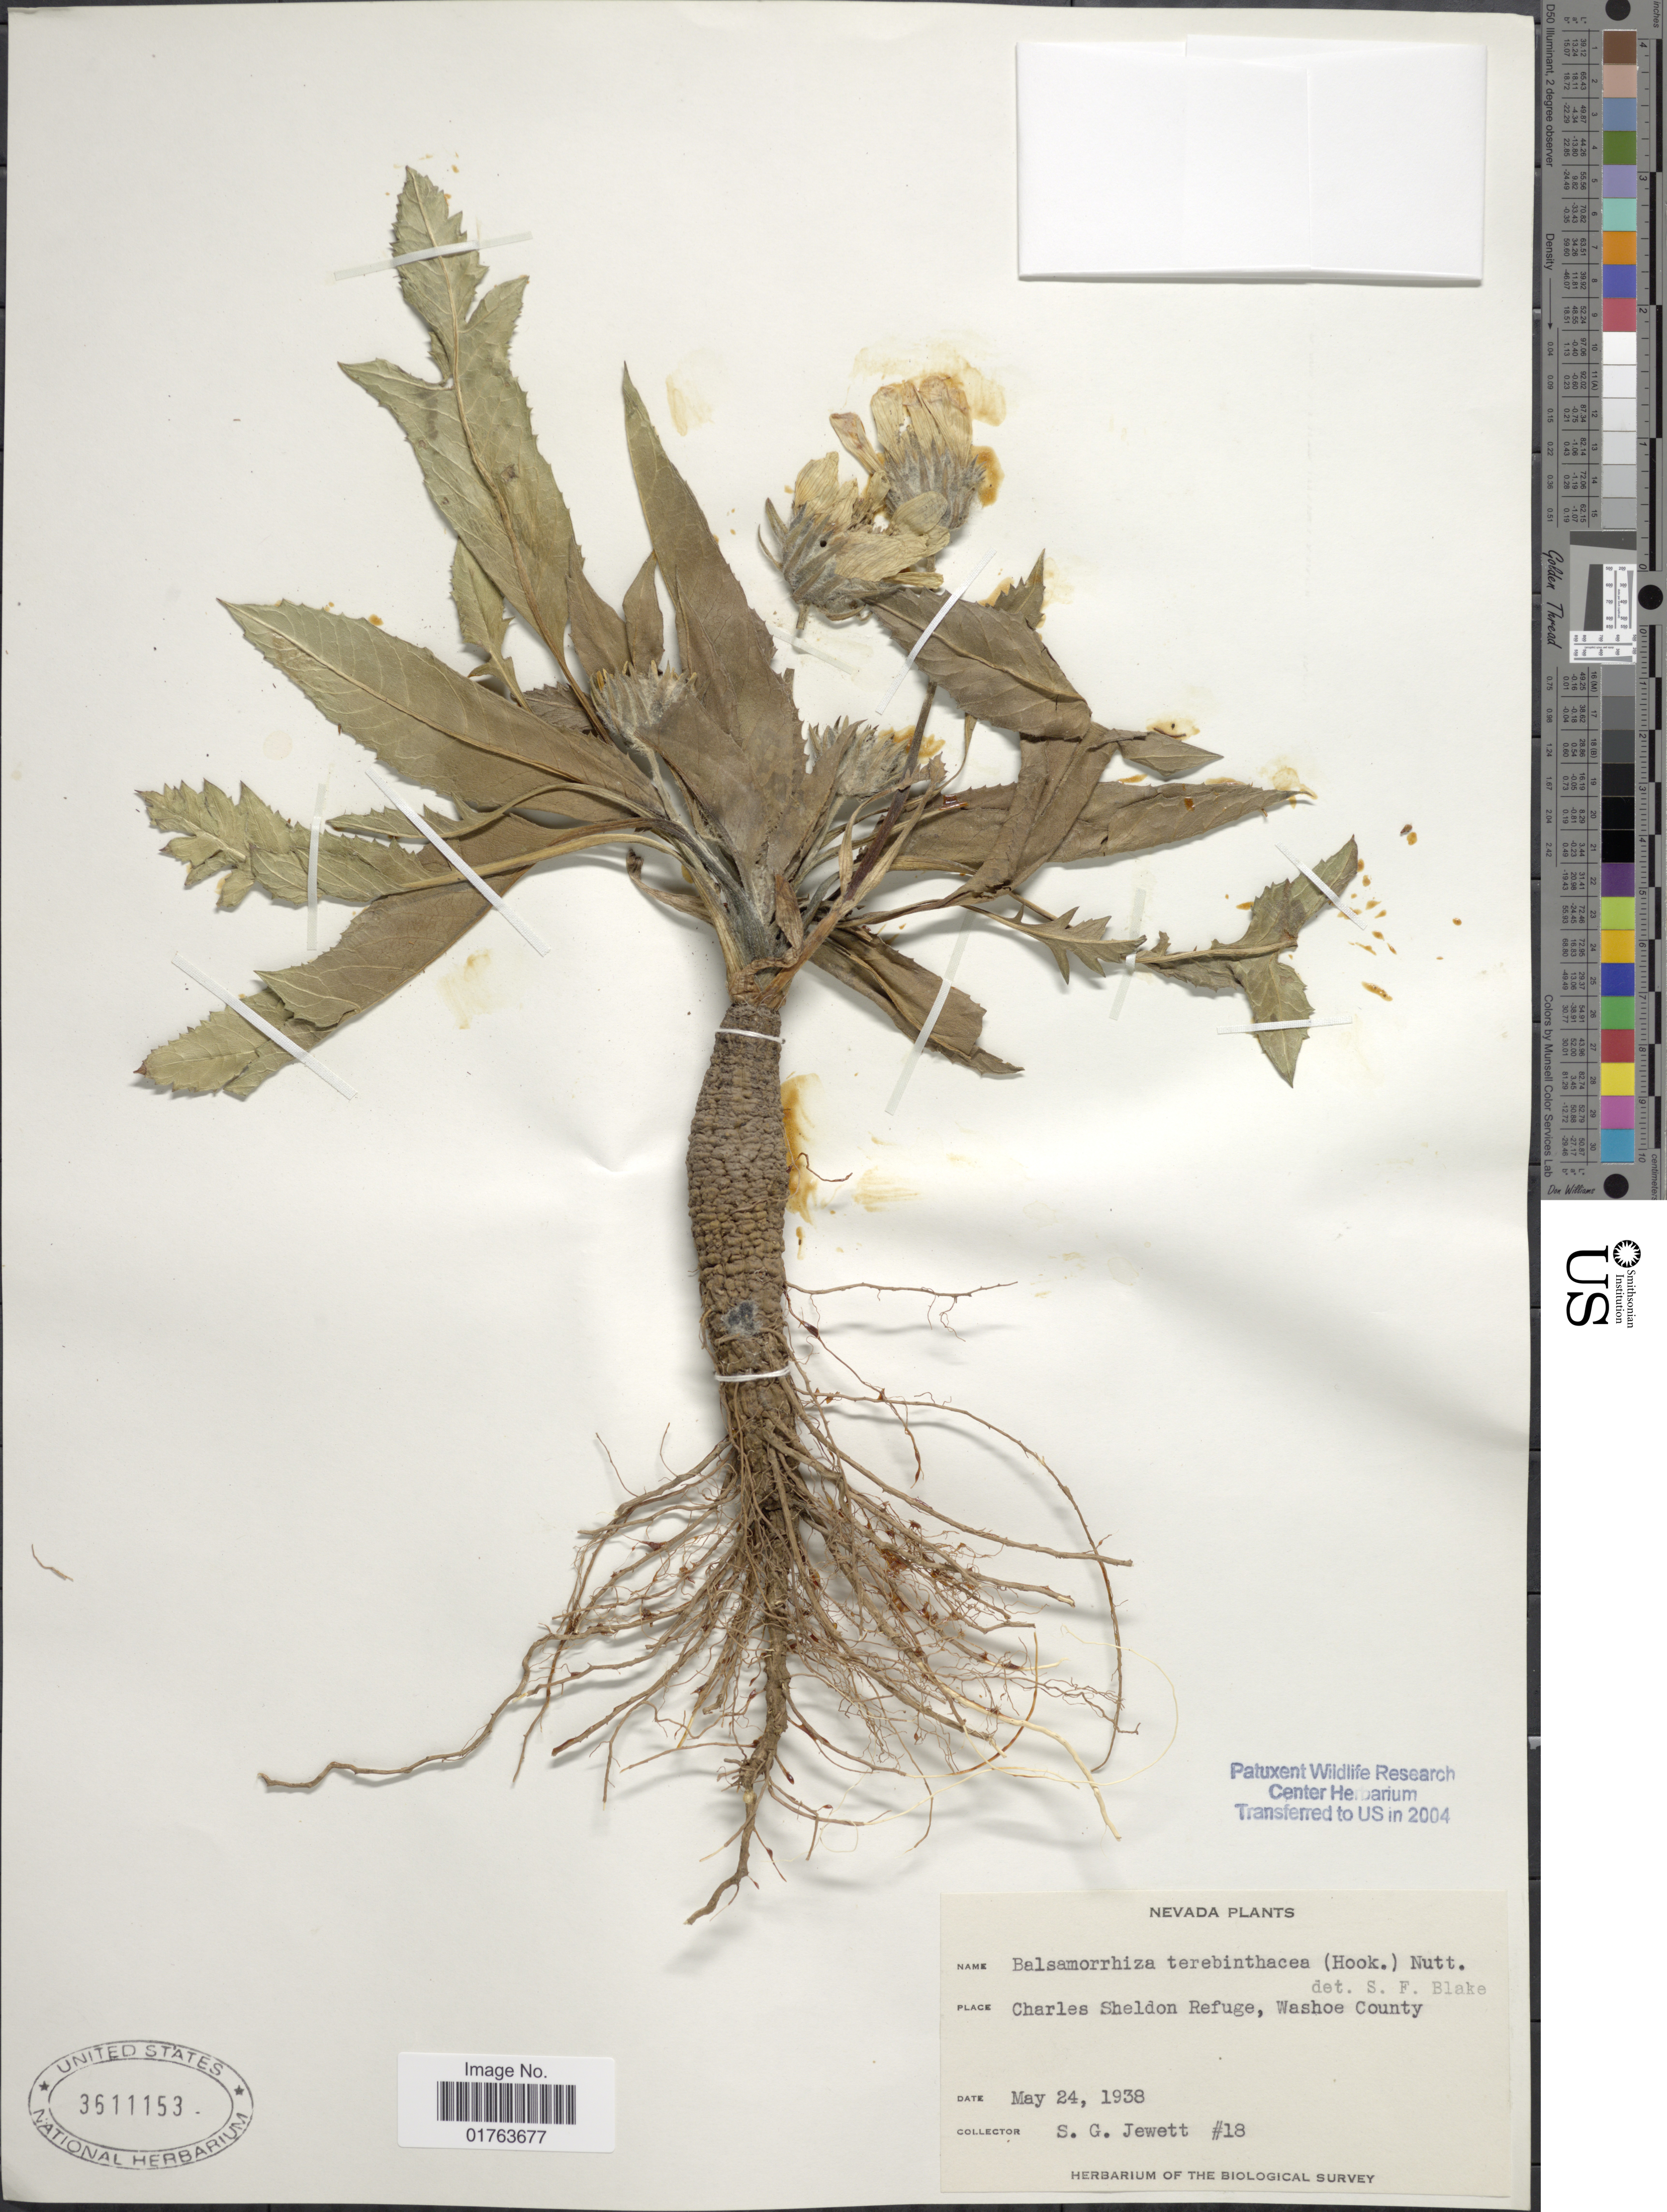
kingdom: Plantae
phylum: Tracheophyta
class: Magnoliopsida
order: Asterales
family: Asteraceae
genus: Balsamorhiza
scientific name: Balsamorhiza terebinthacea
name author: (Hook.) Nutt.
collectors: S. Jewett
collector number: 18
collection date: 1938-05-24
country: United States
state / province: Nevada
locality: Charles Sheldon Refuge, Washoe County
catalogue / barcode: US 3611153